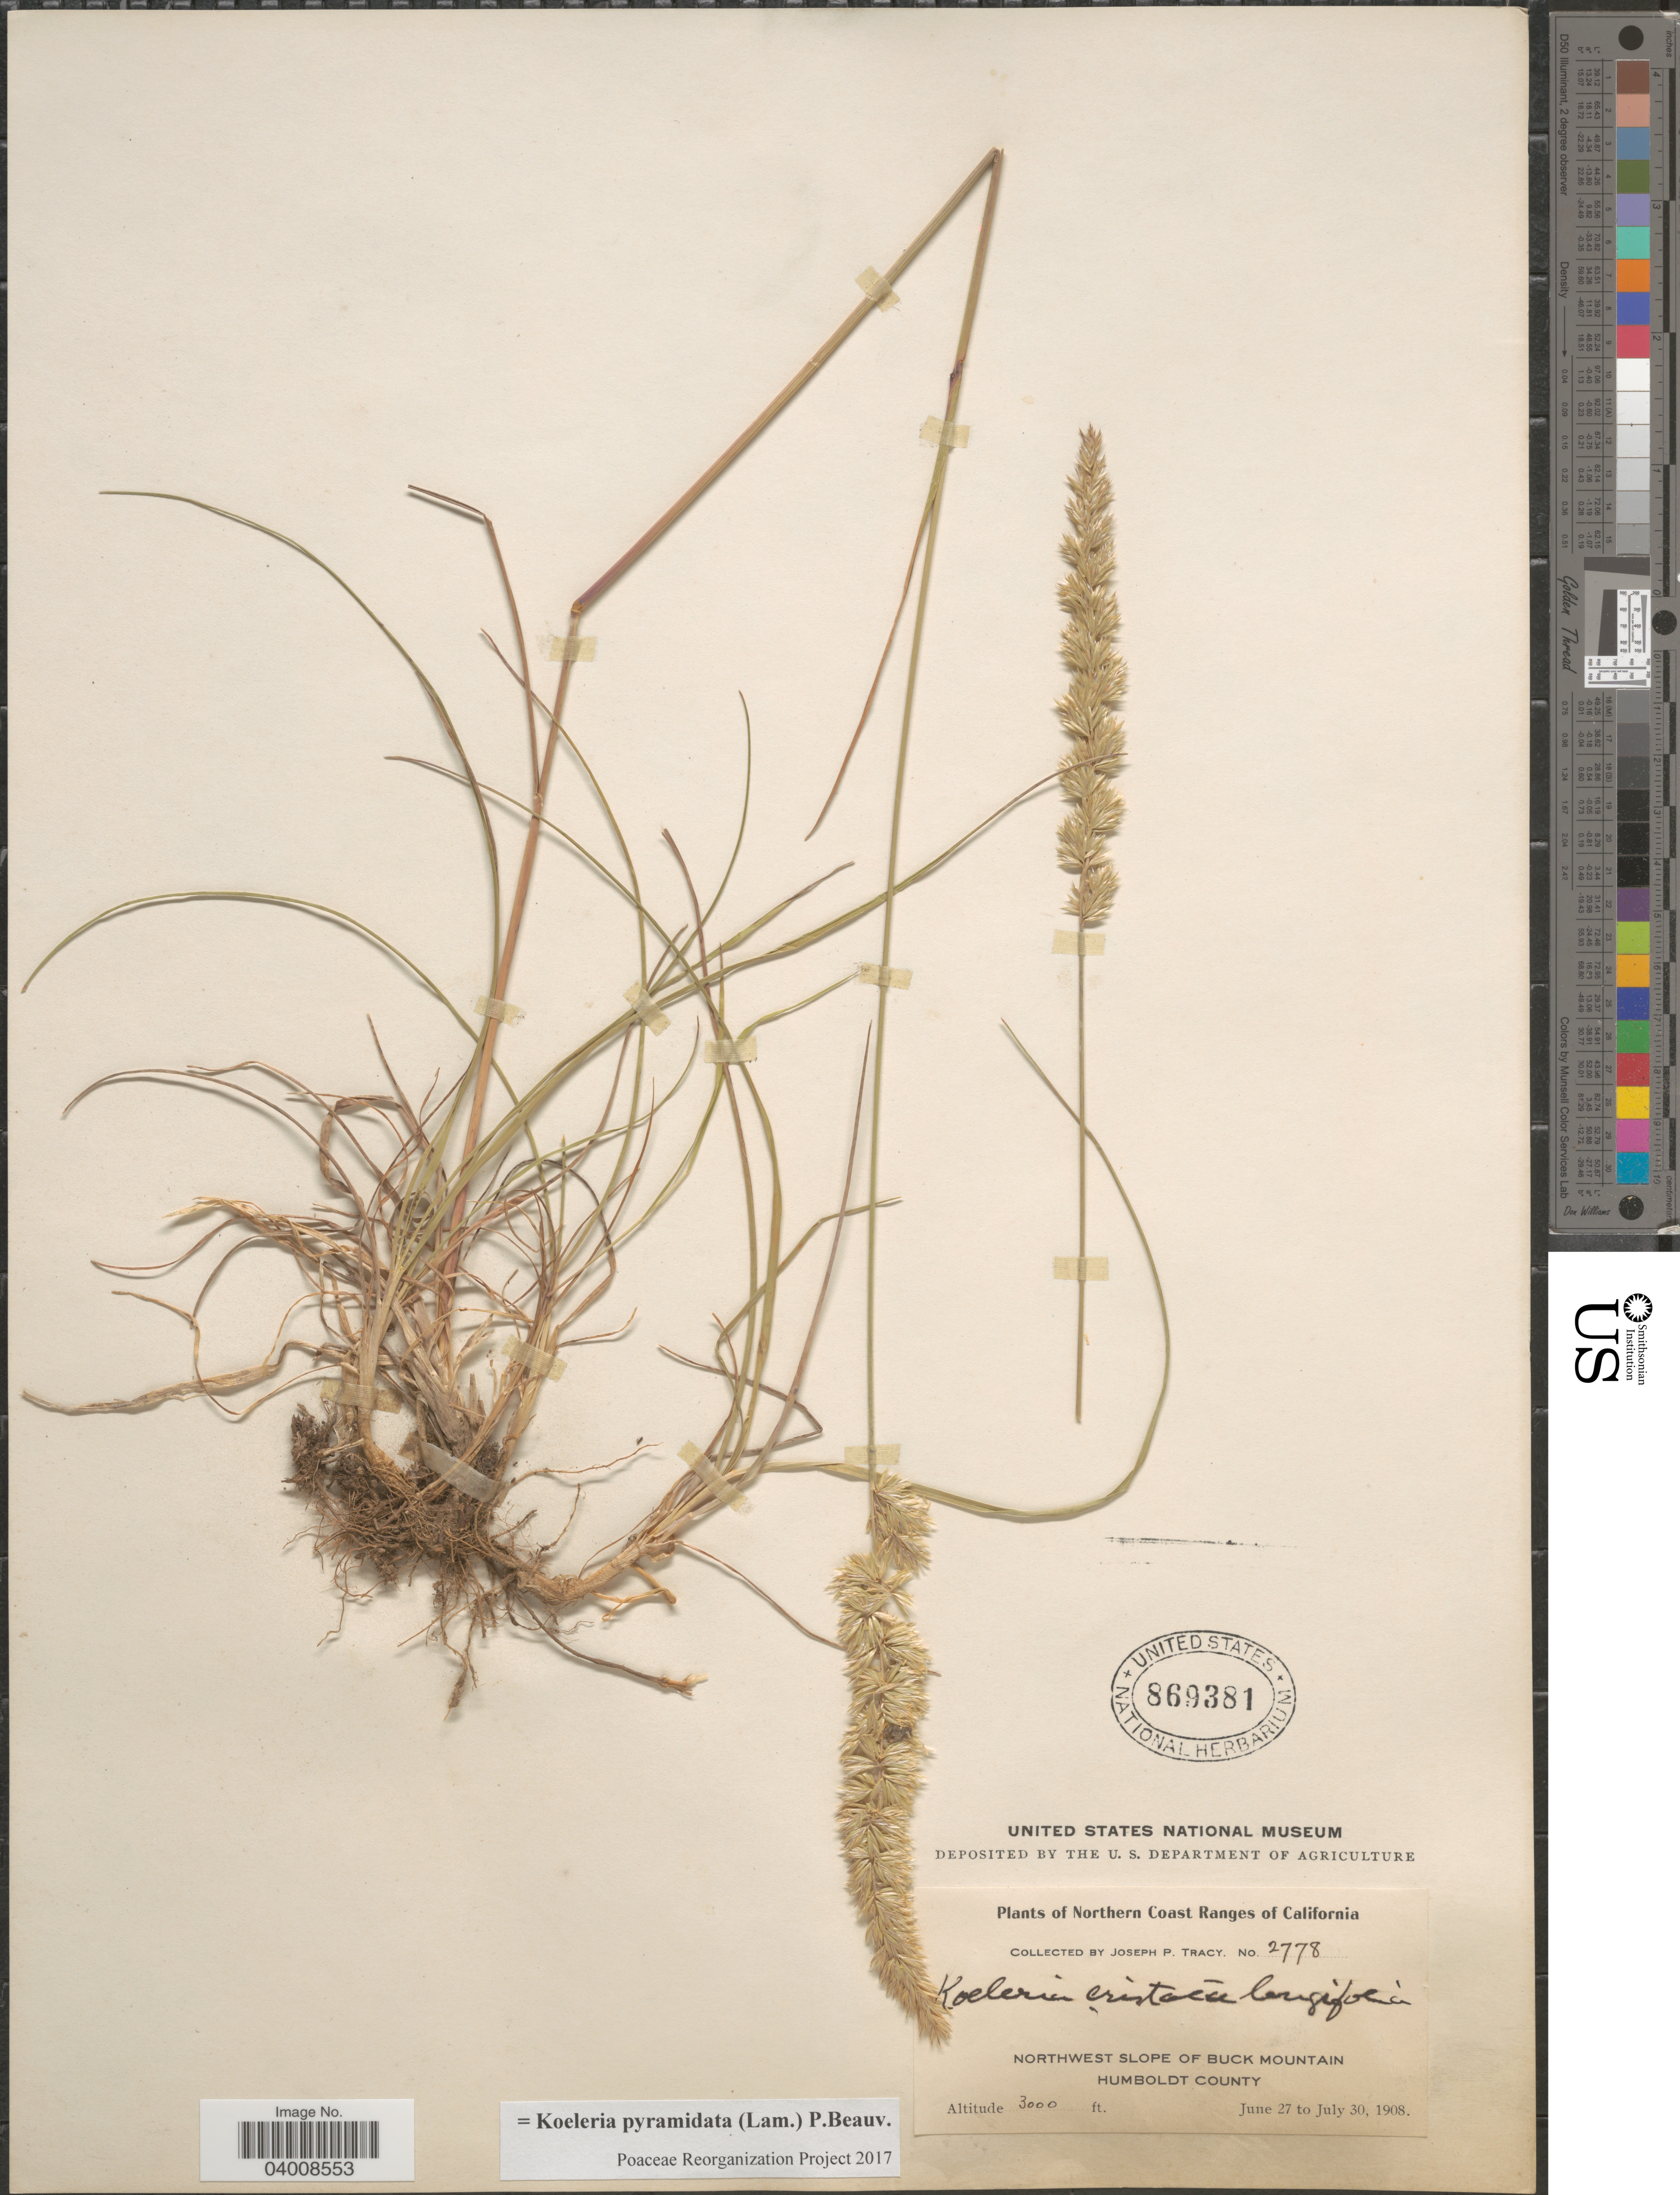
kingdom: Plantae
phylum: Tracheophyta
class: Liliopsida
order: Poales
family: Poaceae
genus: Koeleria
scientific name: Koeleria pyramidata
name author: (Lam.) P. Beauv.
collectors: J. Tracy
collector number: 2778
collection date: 1908-06-27/1908-07-30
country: United States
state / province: California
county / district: Humboldt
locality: Northern Coast Ranges of California. Northwest slope of Buck Mountain. Humboldt County.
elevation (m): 914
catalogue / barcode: US 869381